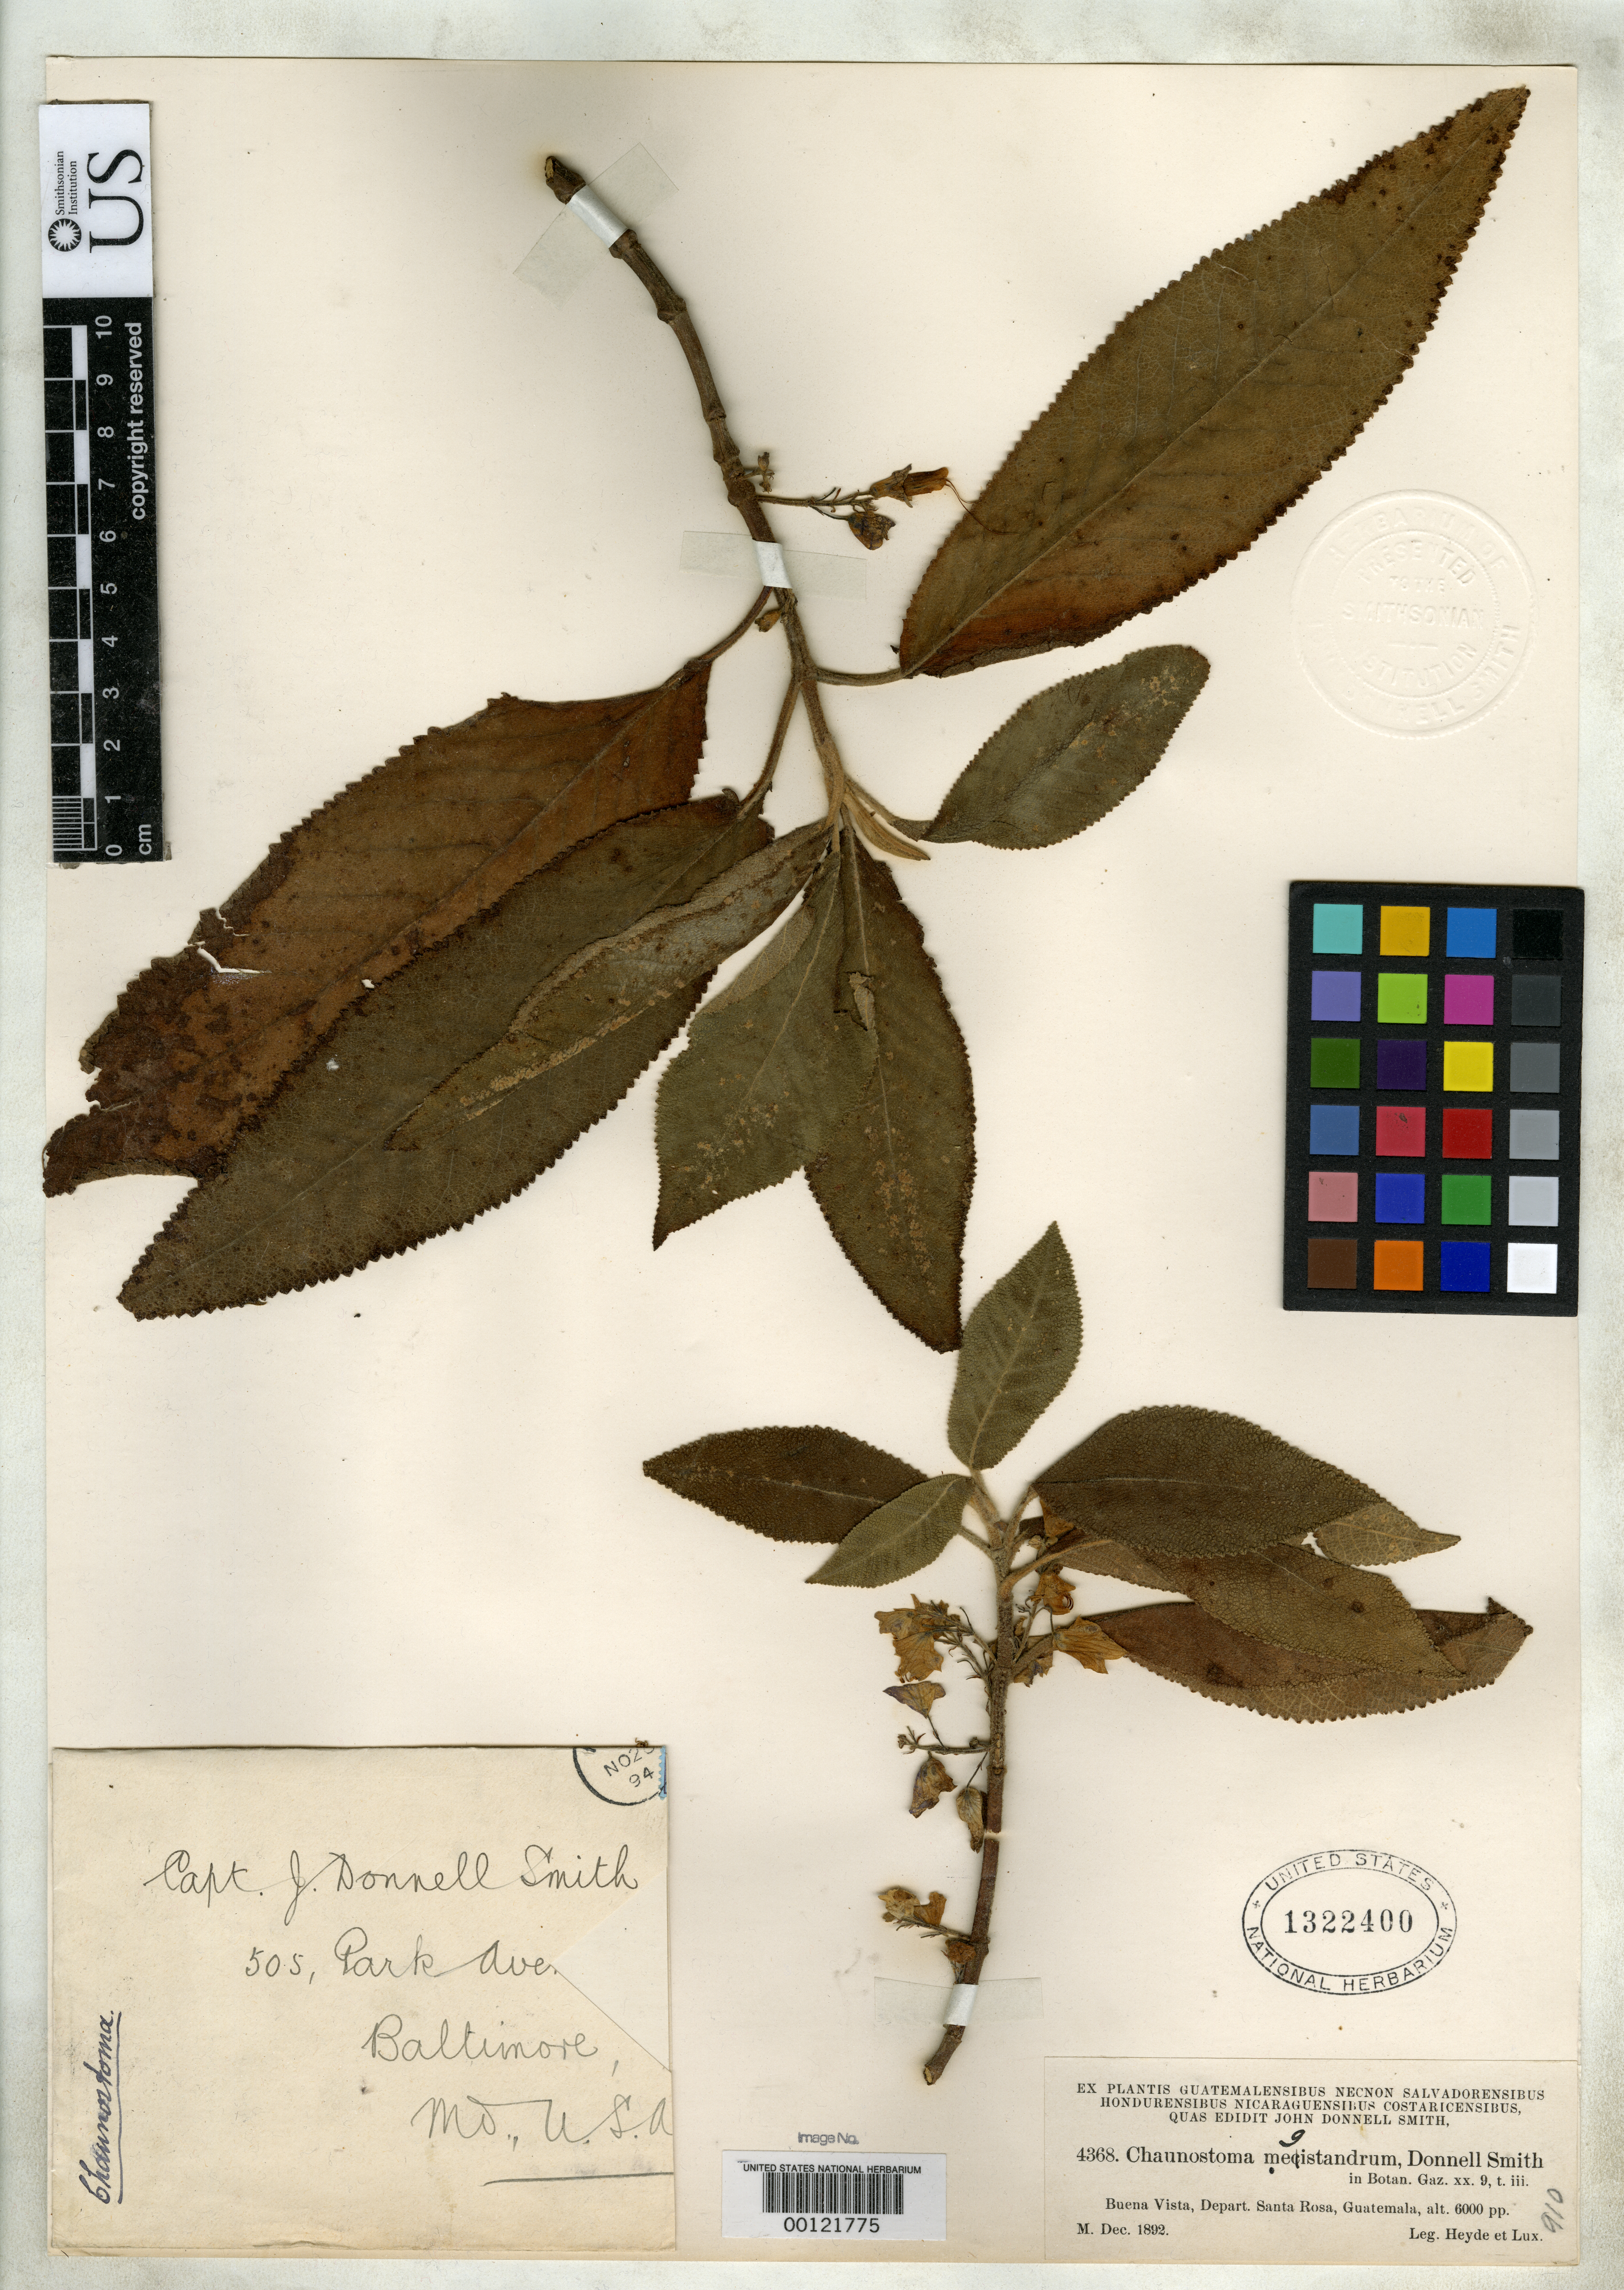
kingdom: Plantae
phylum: Tracheophyta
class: Magnoliopsida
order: Lamiales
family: Lamiaceae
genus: Chaunostoma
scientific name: Chaunostoma mecistandrum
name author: Donn. Sm.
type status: Type Collection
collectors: E. T. Heyde & E. Lux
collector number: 4368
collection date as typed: Dec 1892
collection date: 1892-12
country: Guatemala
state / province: Santa Rosa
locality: Buena Vista.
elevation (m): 1829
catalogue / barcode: US 1332400